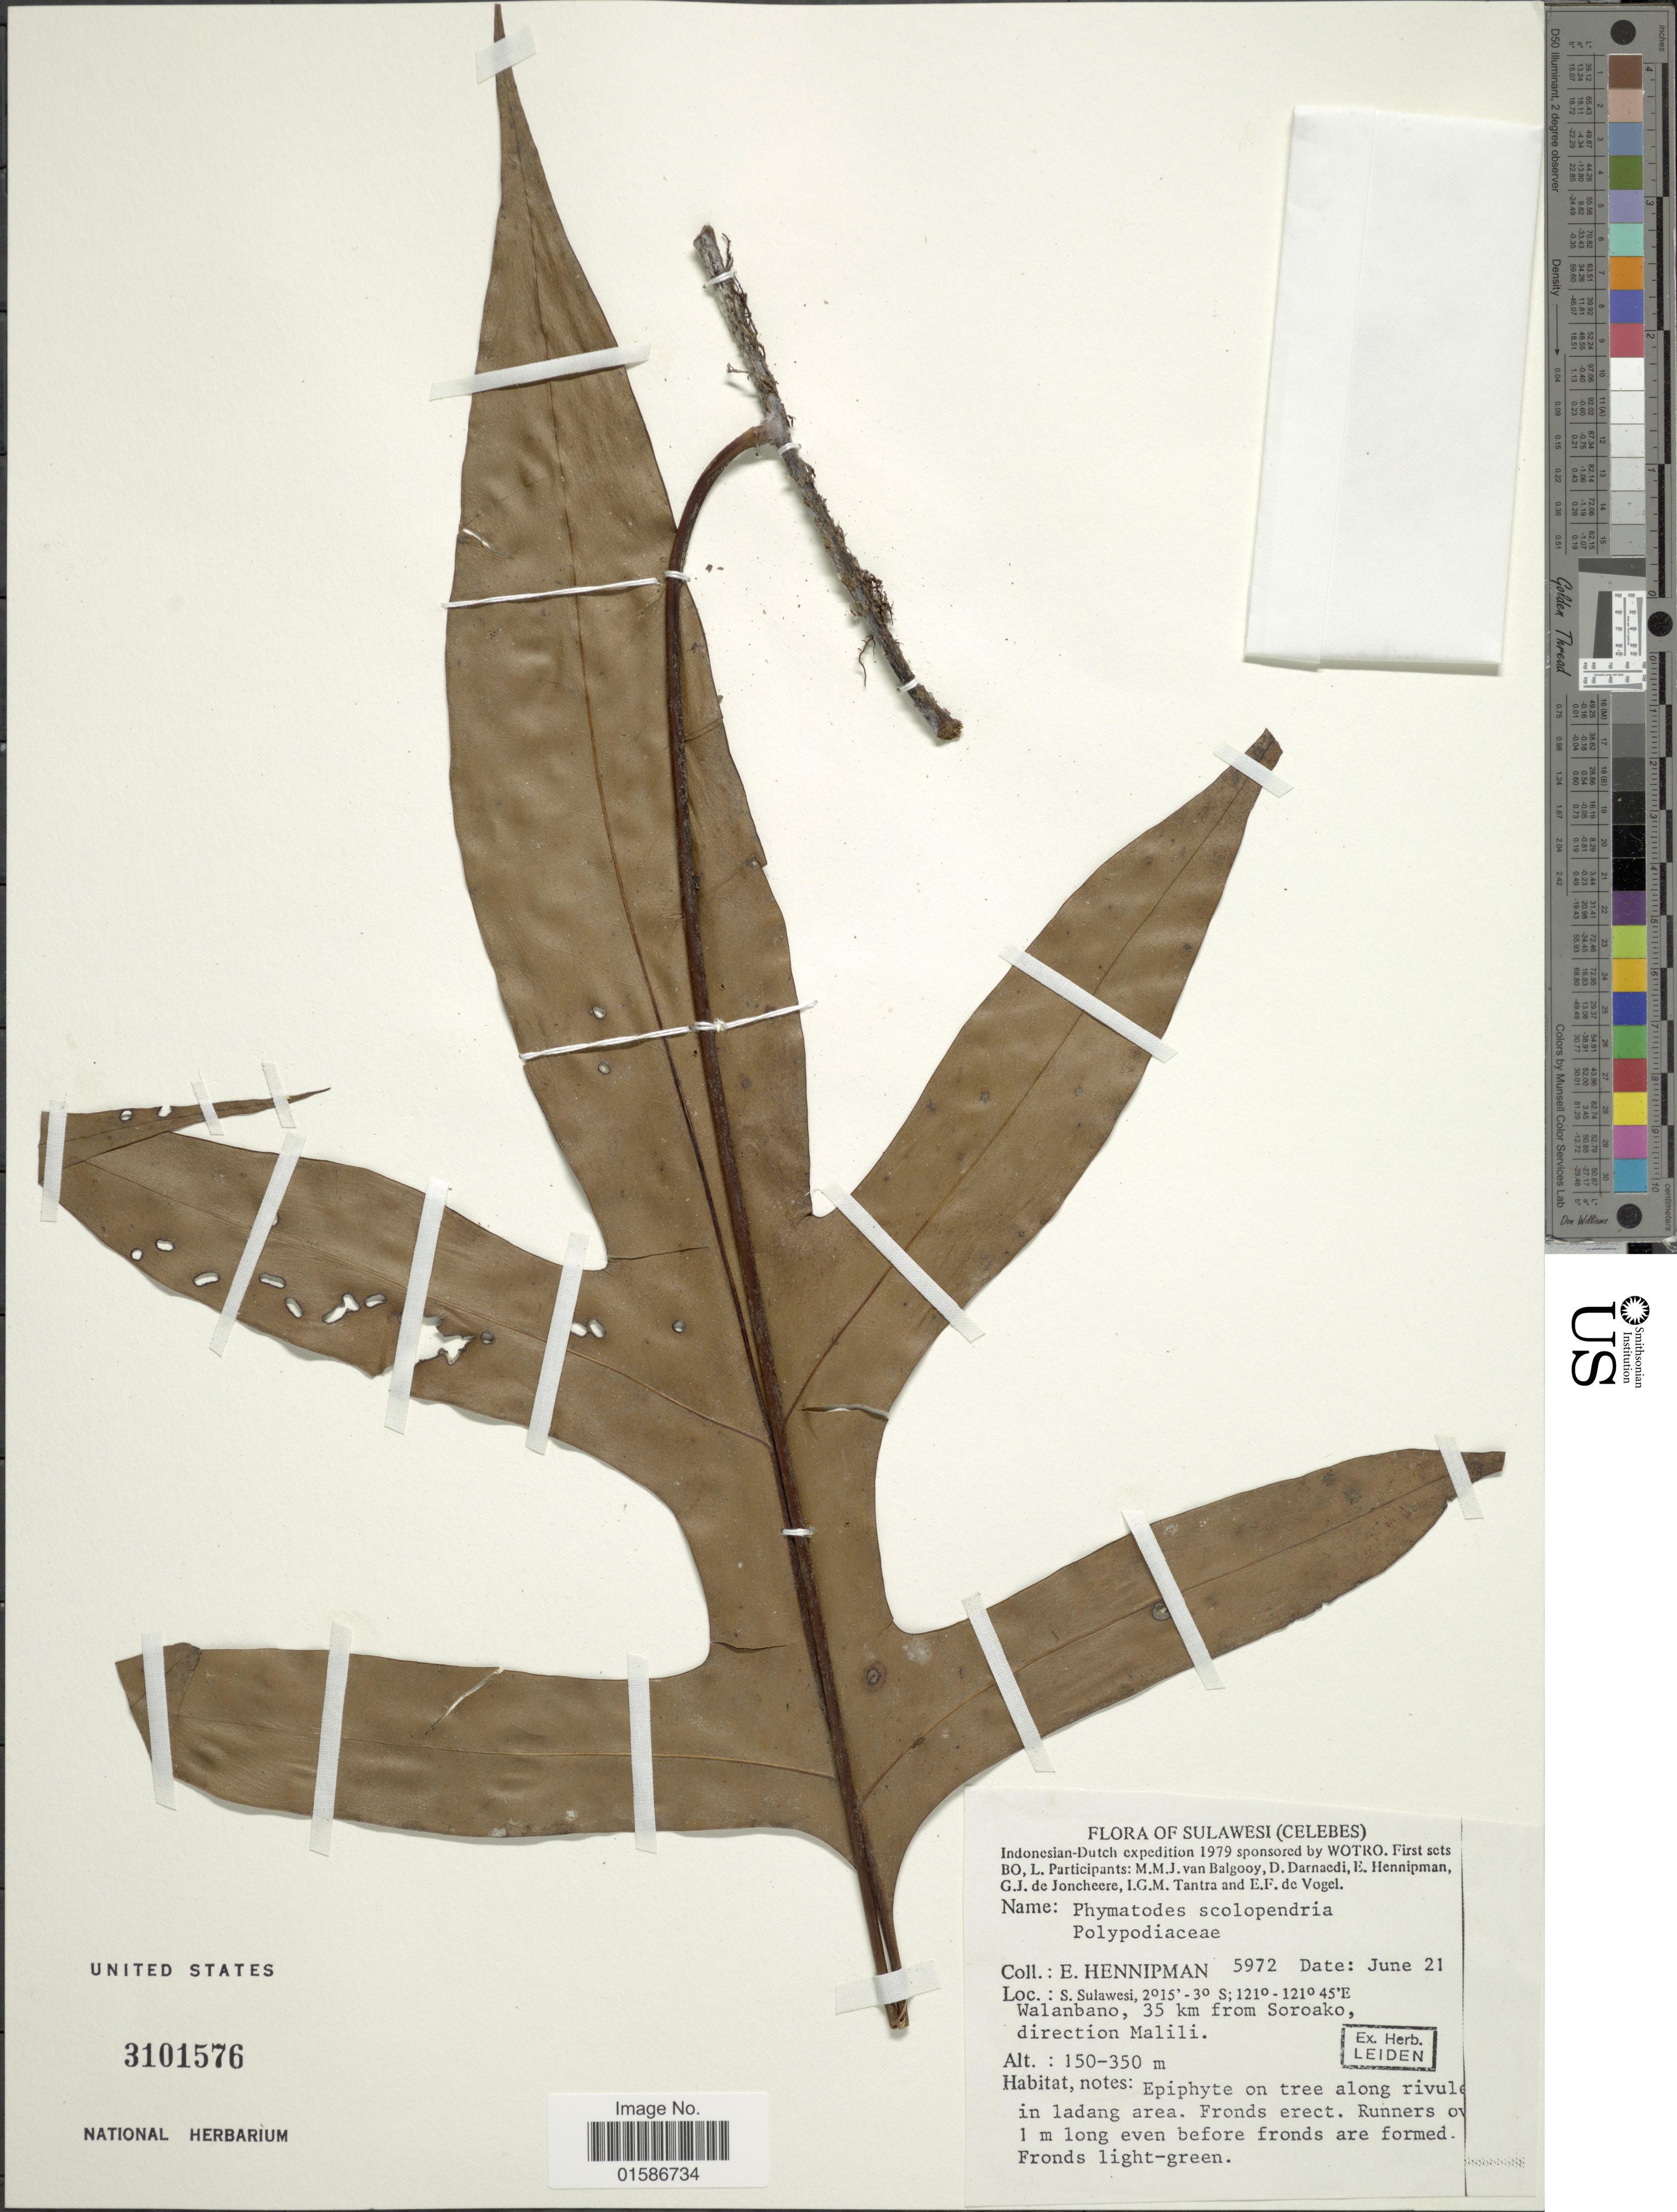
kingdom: Plantae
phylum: Tracheophyta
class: Polypodiopsida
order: Polypodiales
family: Polypodiaceae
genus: Microsorum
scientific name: Microsorum scolopendria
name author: (Burm. f.) Copel.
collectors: E. Hennipman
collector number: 5972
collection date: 1979-06-21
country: Indonesia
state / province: Sulawesi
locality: (Celebes) C. Sulawesi, Walanbano, 35 km from Soroako, direction Malili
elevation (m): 150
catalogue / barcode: US 3101576